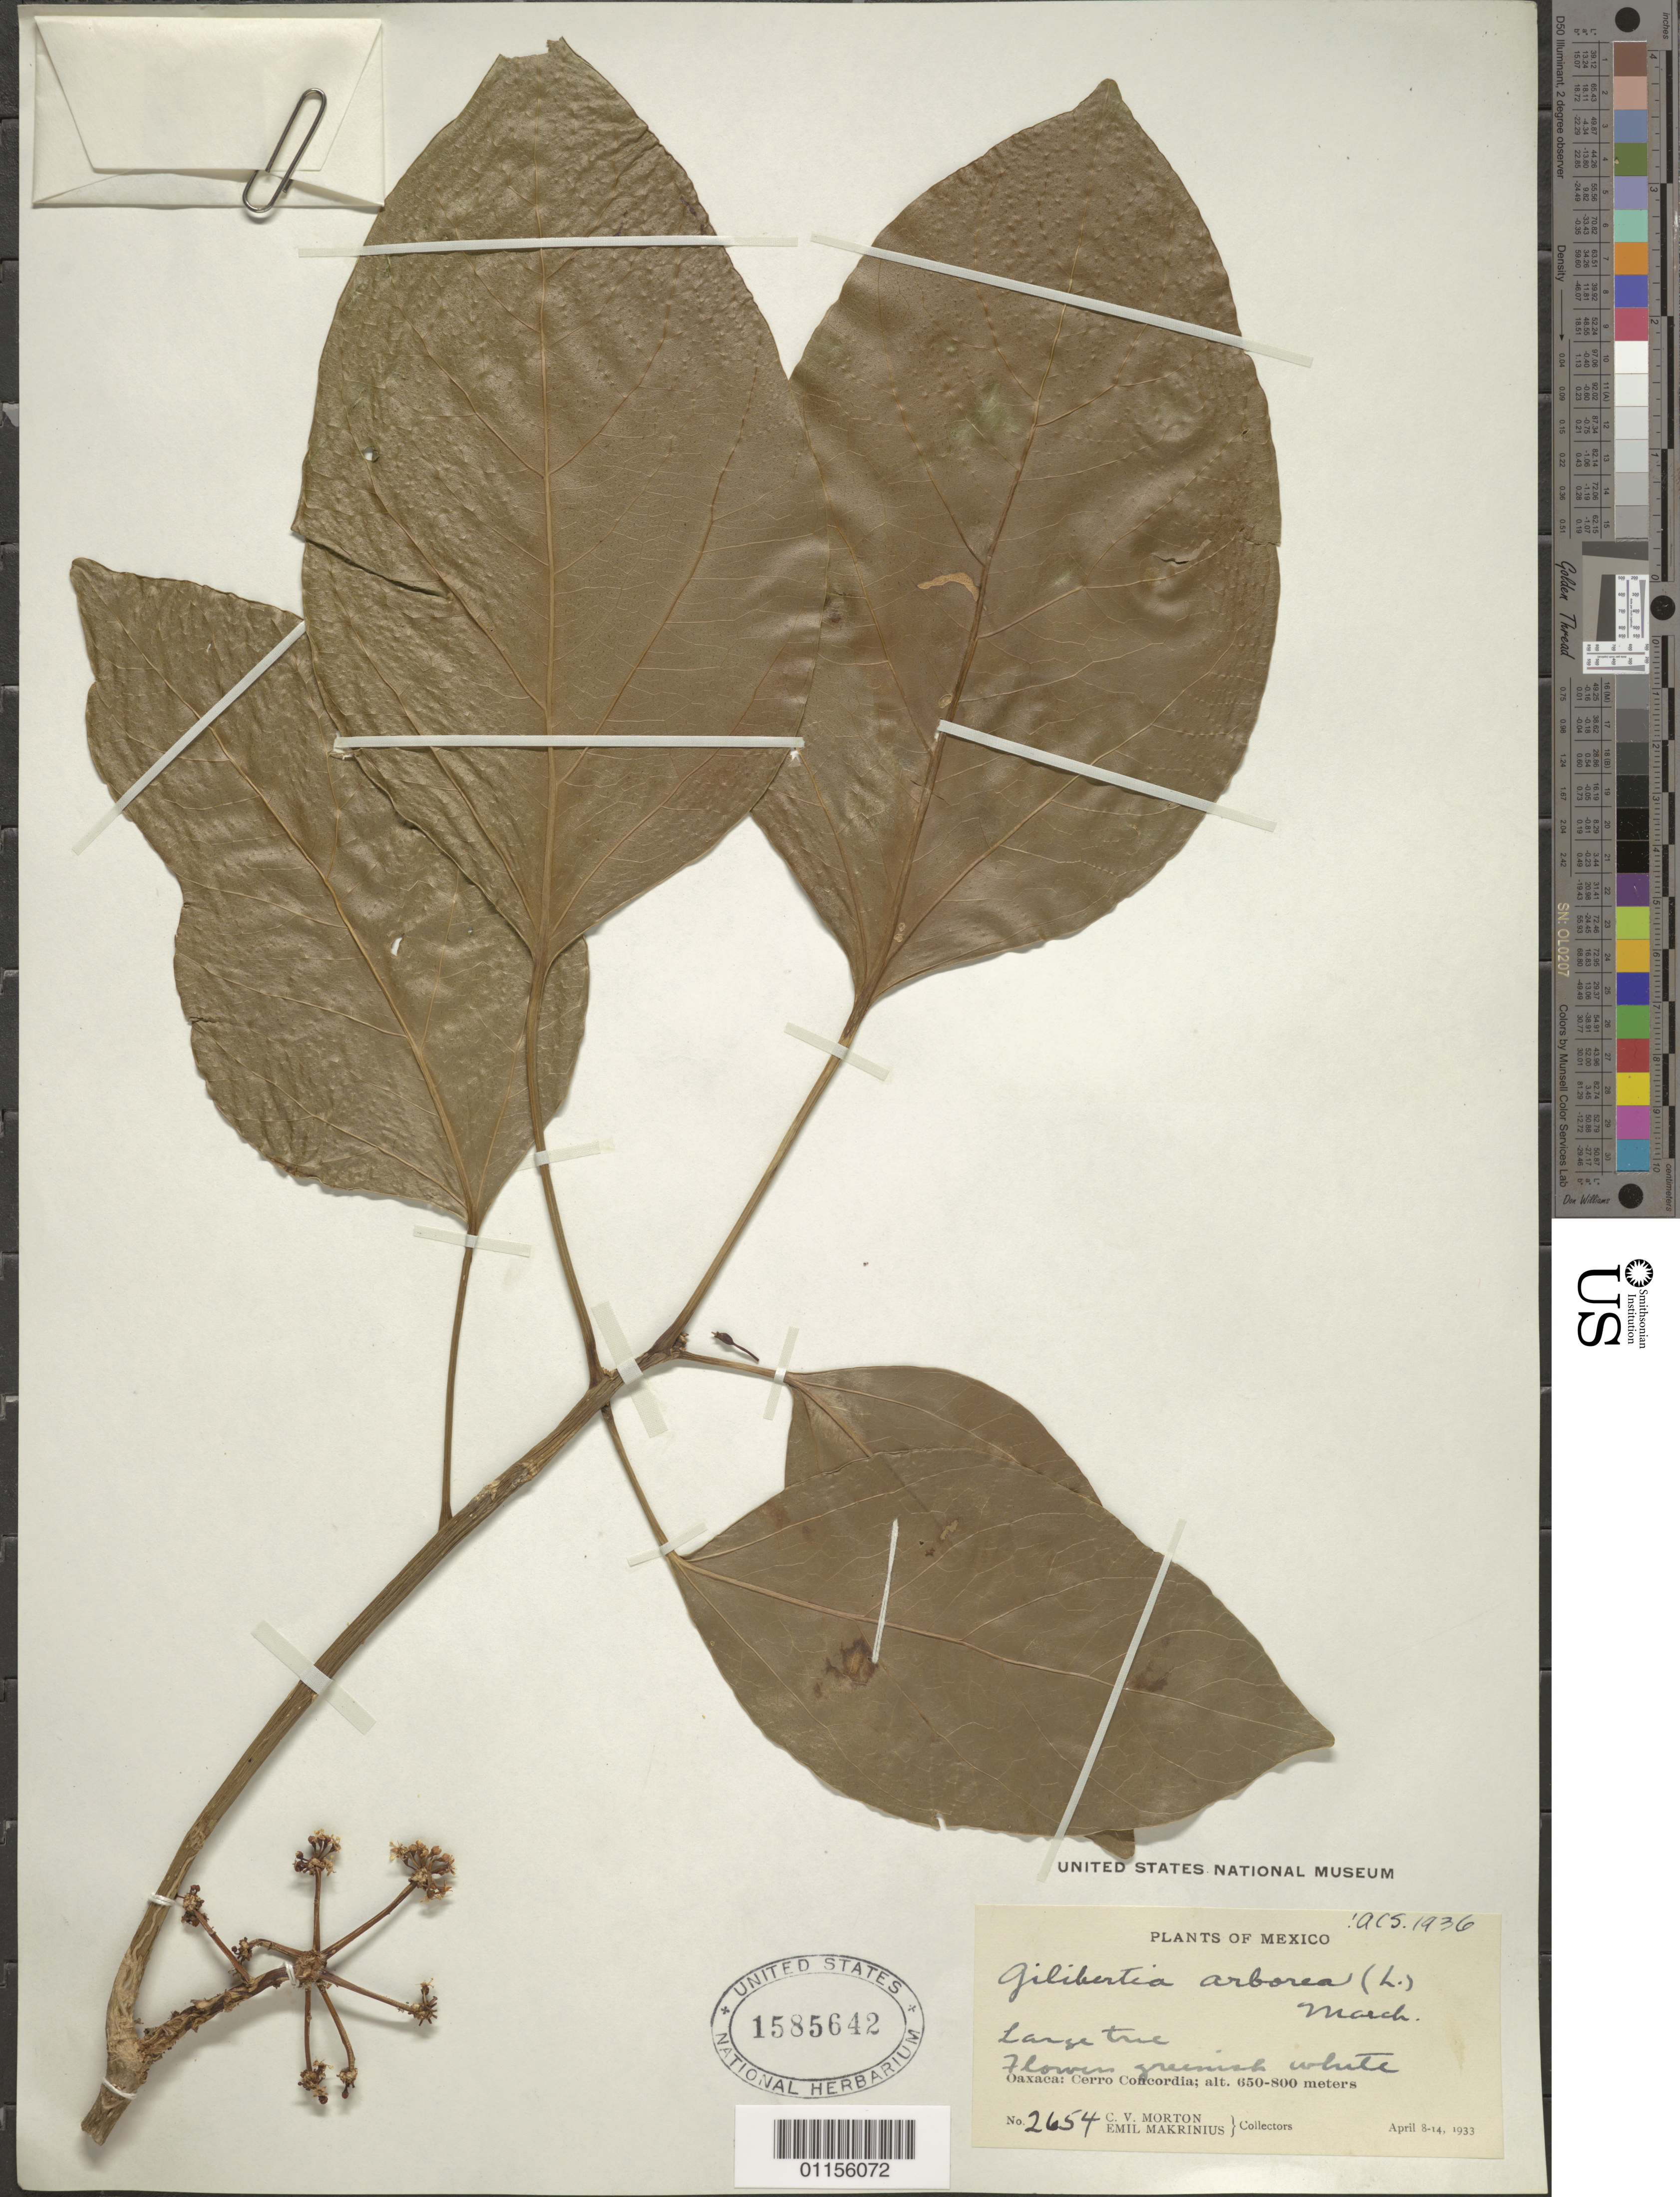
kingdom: Plantae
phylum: Tracheophyta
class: Magnoliopsida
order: Apiales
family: Araliaceae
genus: Dendropanax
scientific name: Dendropanax arboreus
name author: (L.) Decne. & Planch.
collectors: C. V. Morton & E. Makrinius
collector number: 2654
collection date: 1933-04-08/1933-04-14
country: Mexico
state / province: Oaxaca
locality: Cerro Concordia.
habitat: Large tree.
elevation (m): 650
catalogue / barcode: US 1585642